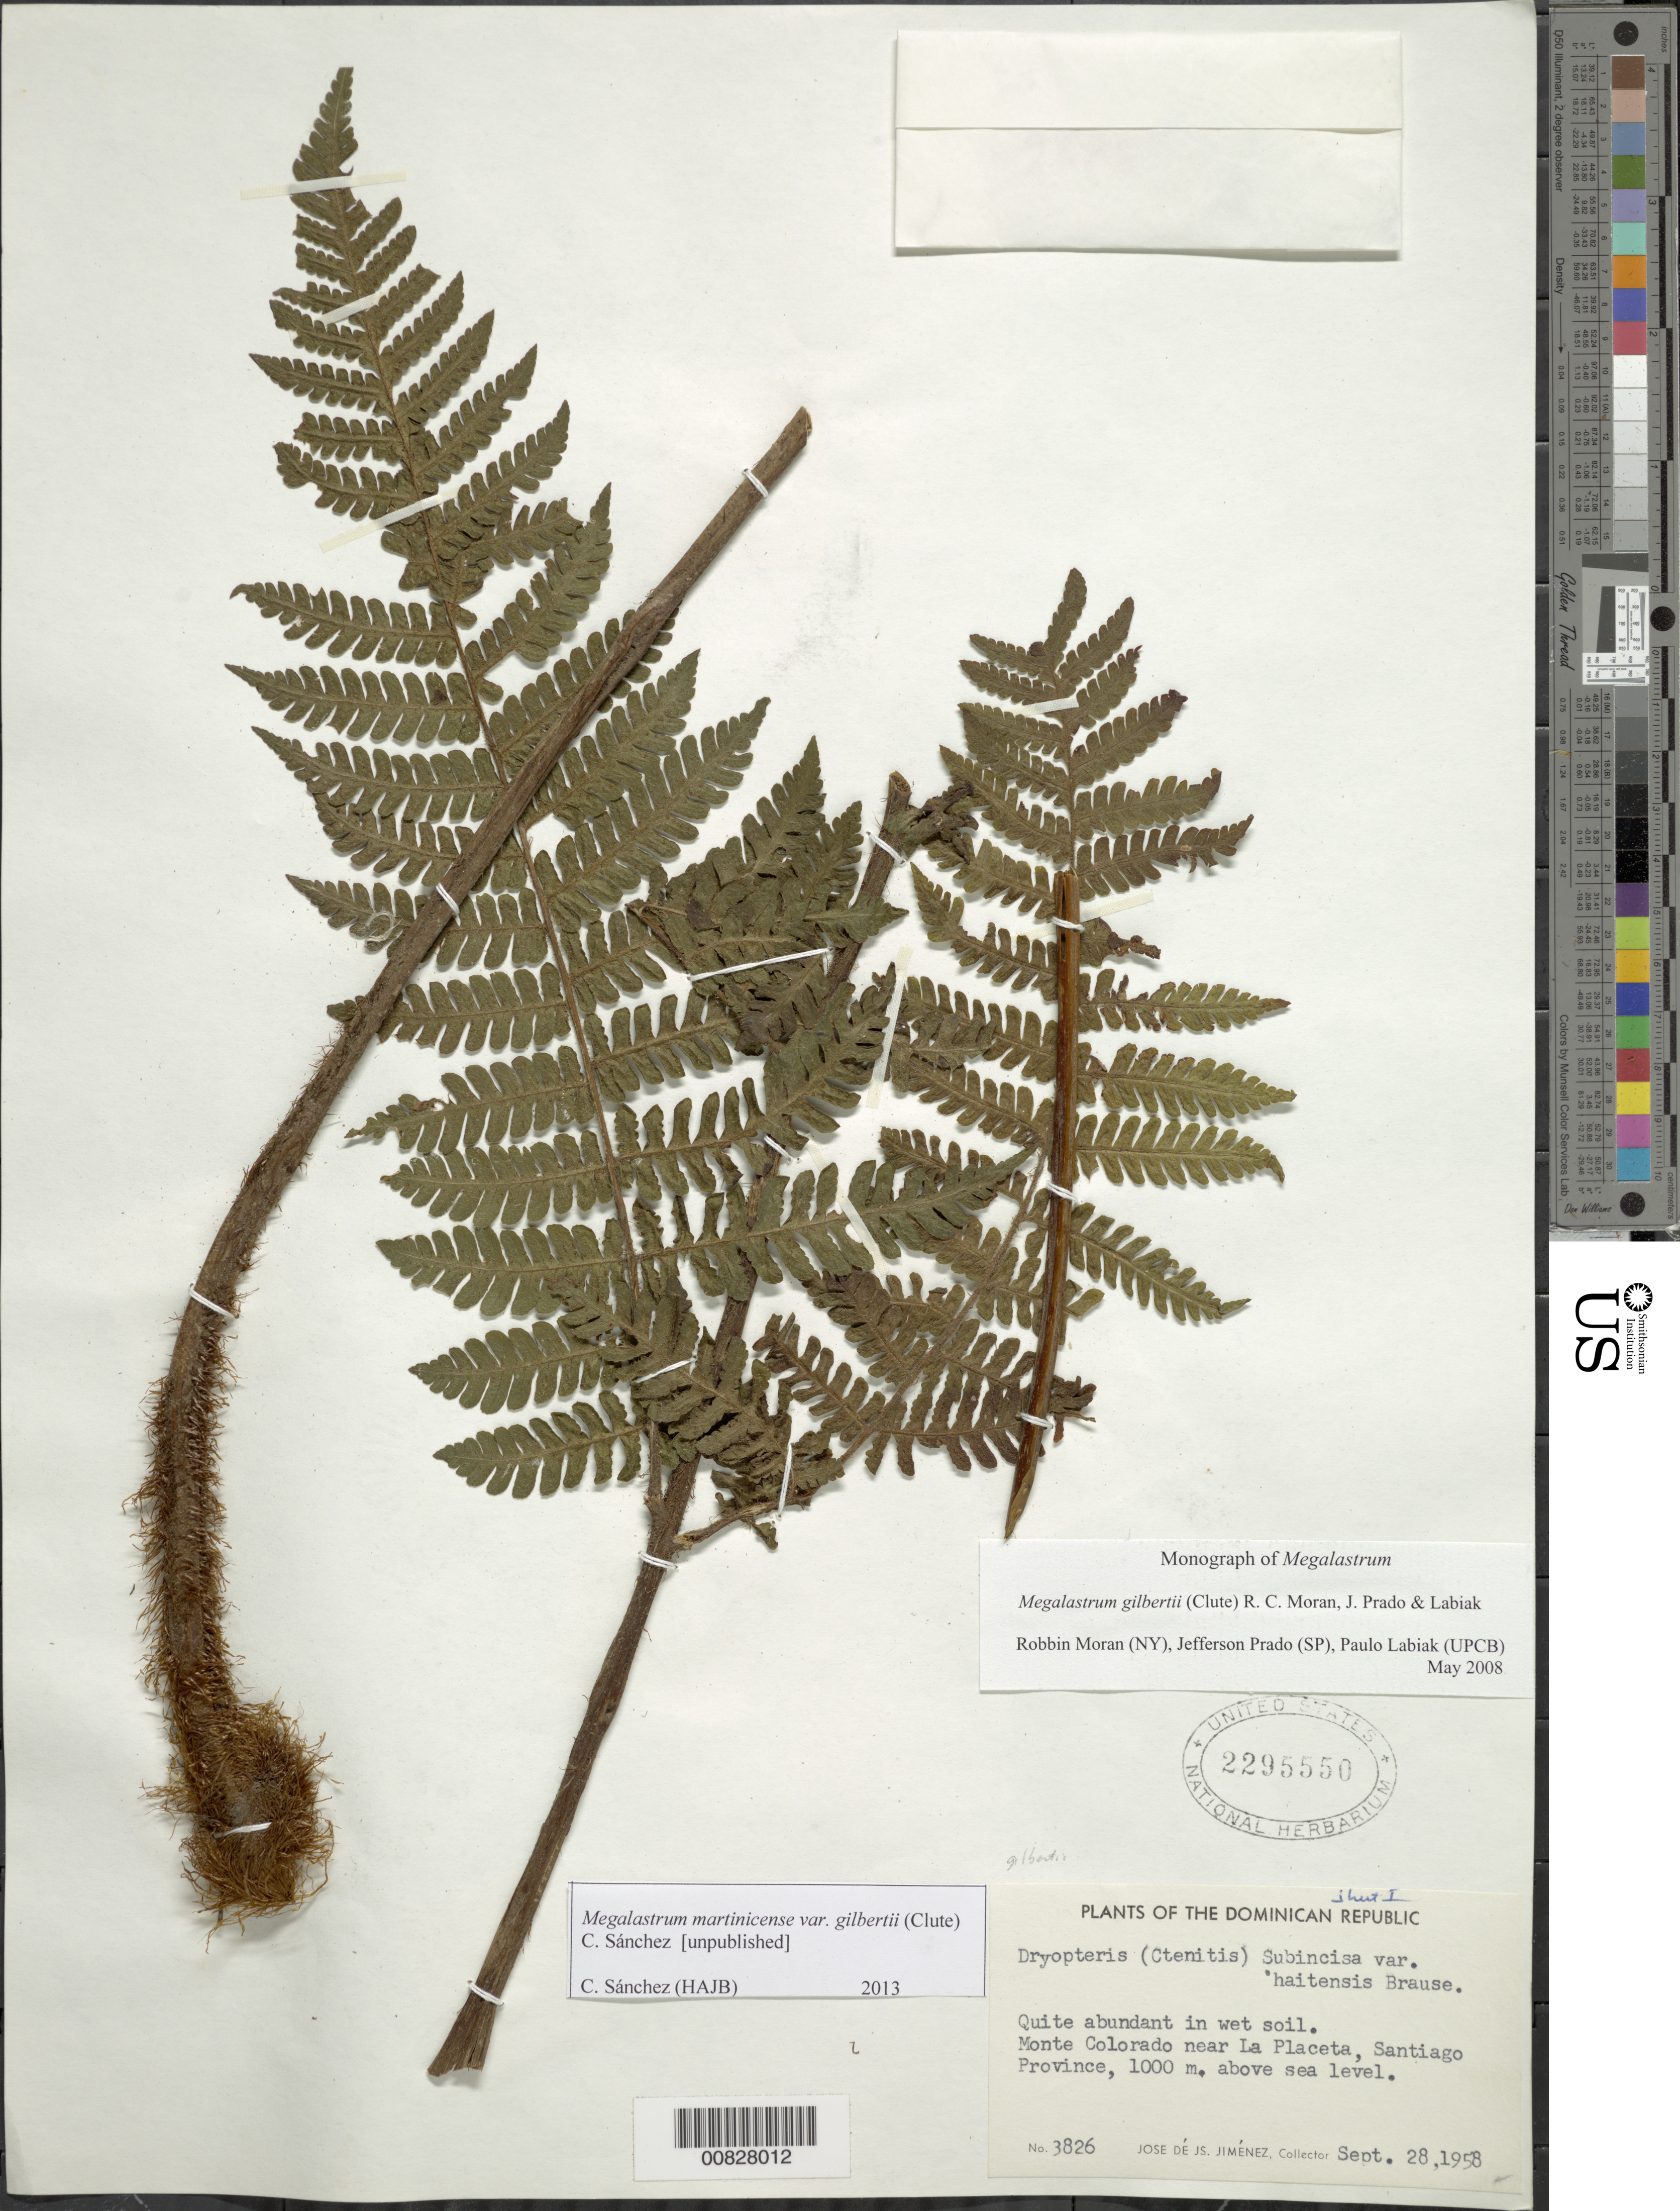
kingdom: Plantae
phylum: Tracheophyta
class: Polypodiopsida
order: Polypodiales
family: Dryopteridaceae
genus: Megalastrum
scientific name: Megalastrum gilbertii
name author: (Clute) R.C. Moran et al.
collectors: J. J. Jiménez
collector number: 3826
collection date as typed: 28 Sep 1958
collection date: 1958-09-28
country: Dominican Republic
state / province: Santiago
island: Hispaniola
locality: Monte Colorado, near La Placeta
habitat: Wet soil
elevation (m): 1000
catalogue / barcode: US 2295550